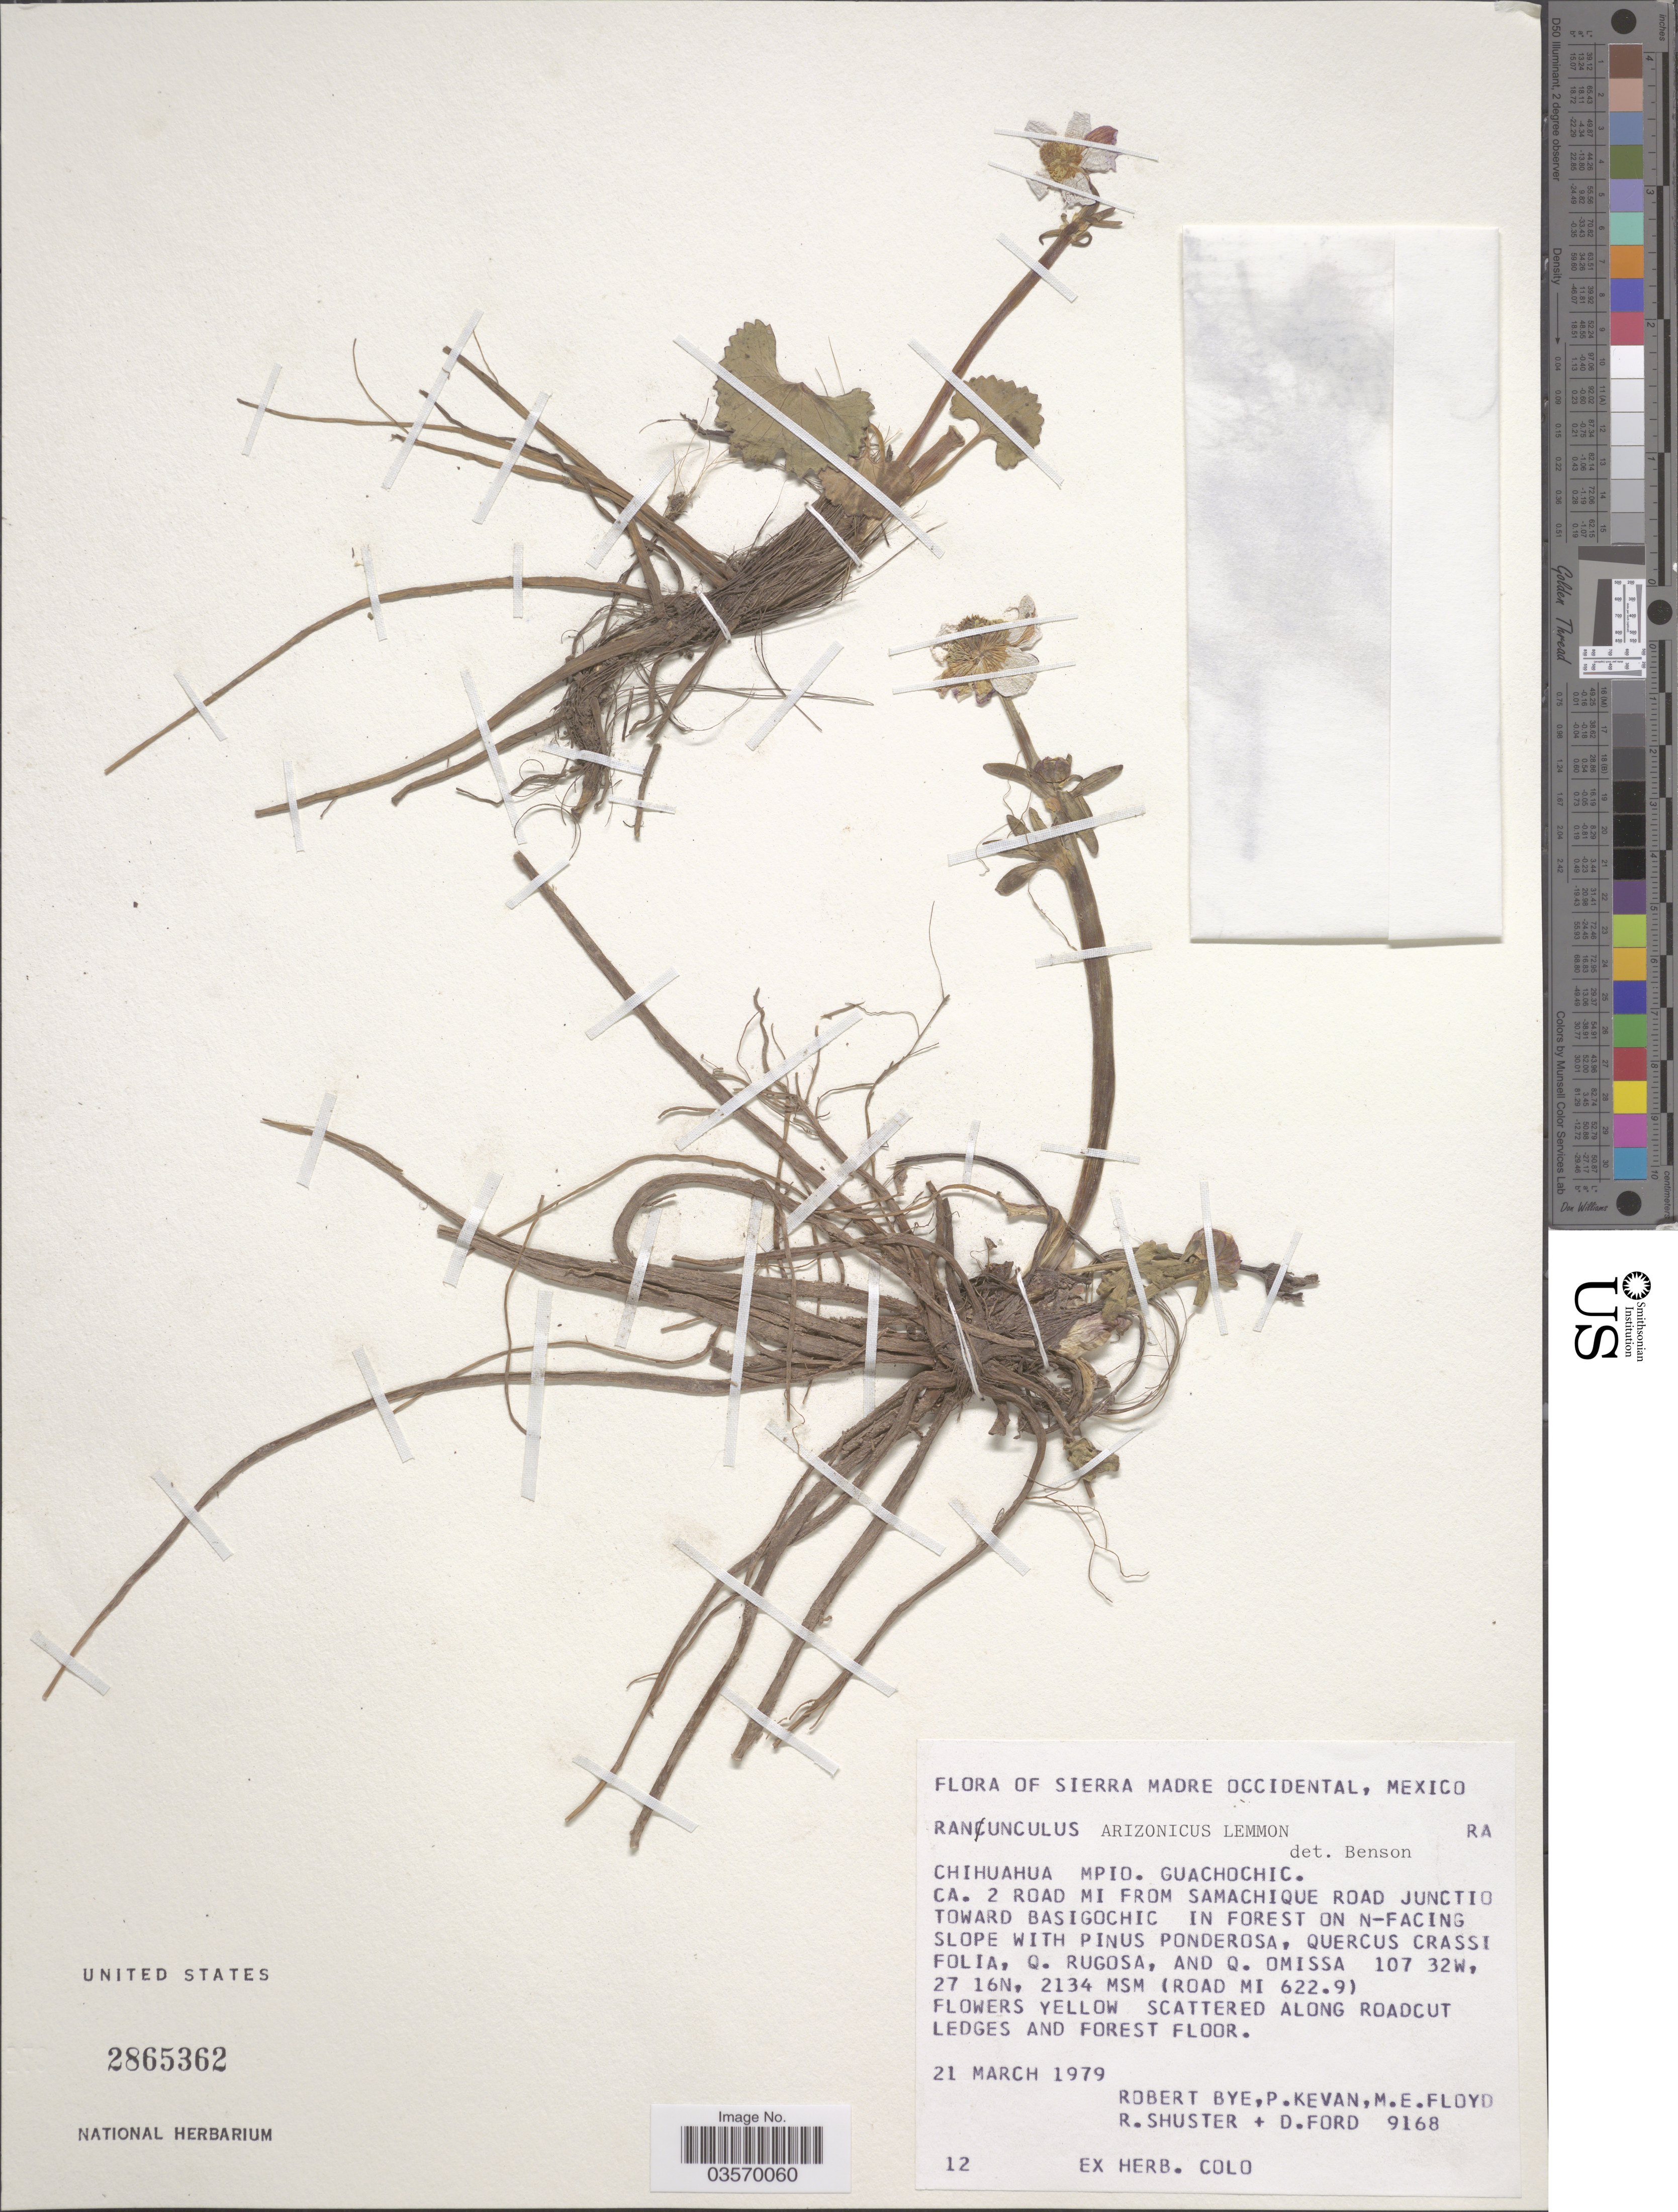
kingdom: Plantae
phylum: Tracheophyta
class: Magnoliopsida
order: Ranunculales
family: Ranunculaceae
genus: Ranunculus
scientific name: Ranunculus arizonicus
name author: Lemmon ex A. Gray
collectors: R. A. Bye, Kevan, P., Floyd, M. E., Shuster, R. & D. Ford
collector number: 9168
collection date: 1979-03-21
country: Mexico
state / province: Chihuahua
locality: Sierra Madre Occidental. Mpio. Guachochic. Ca. 2 road mi from Samachique road junctio toward Basigochic. (Road mi 622.9).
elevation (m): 2134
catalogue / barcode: US 2865362